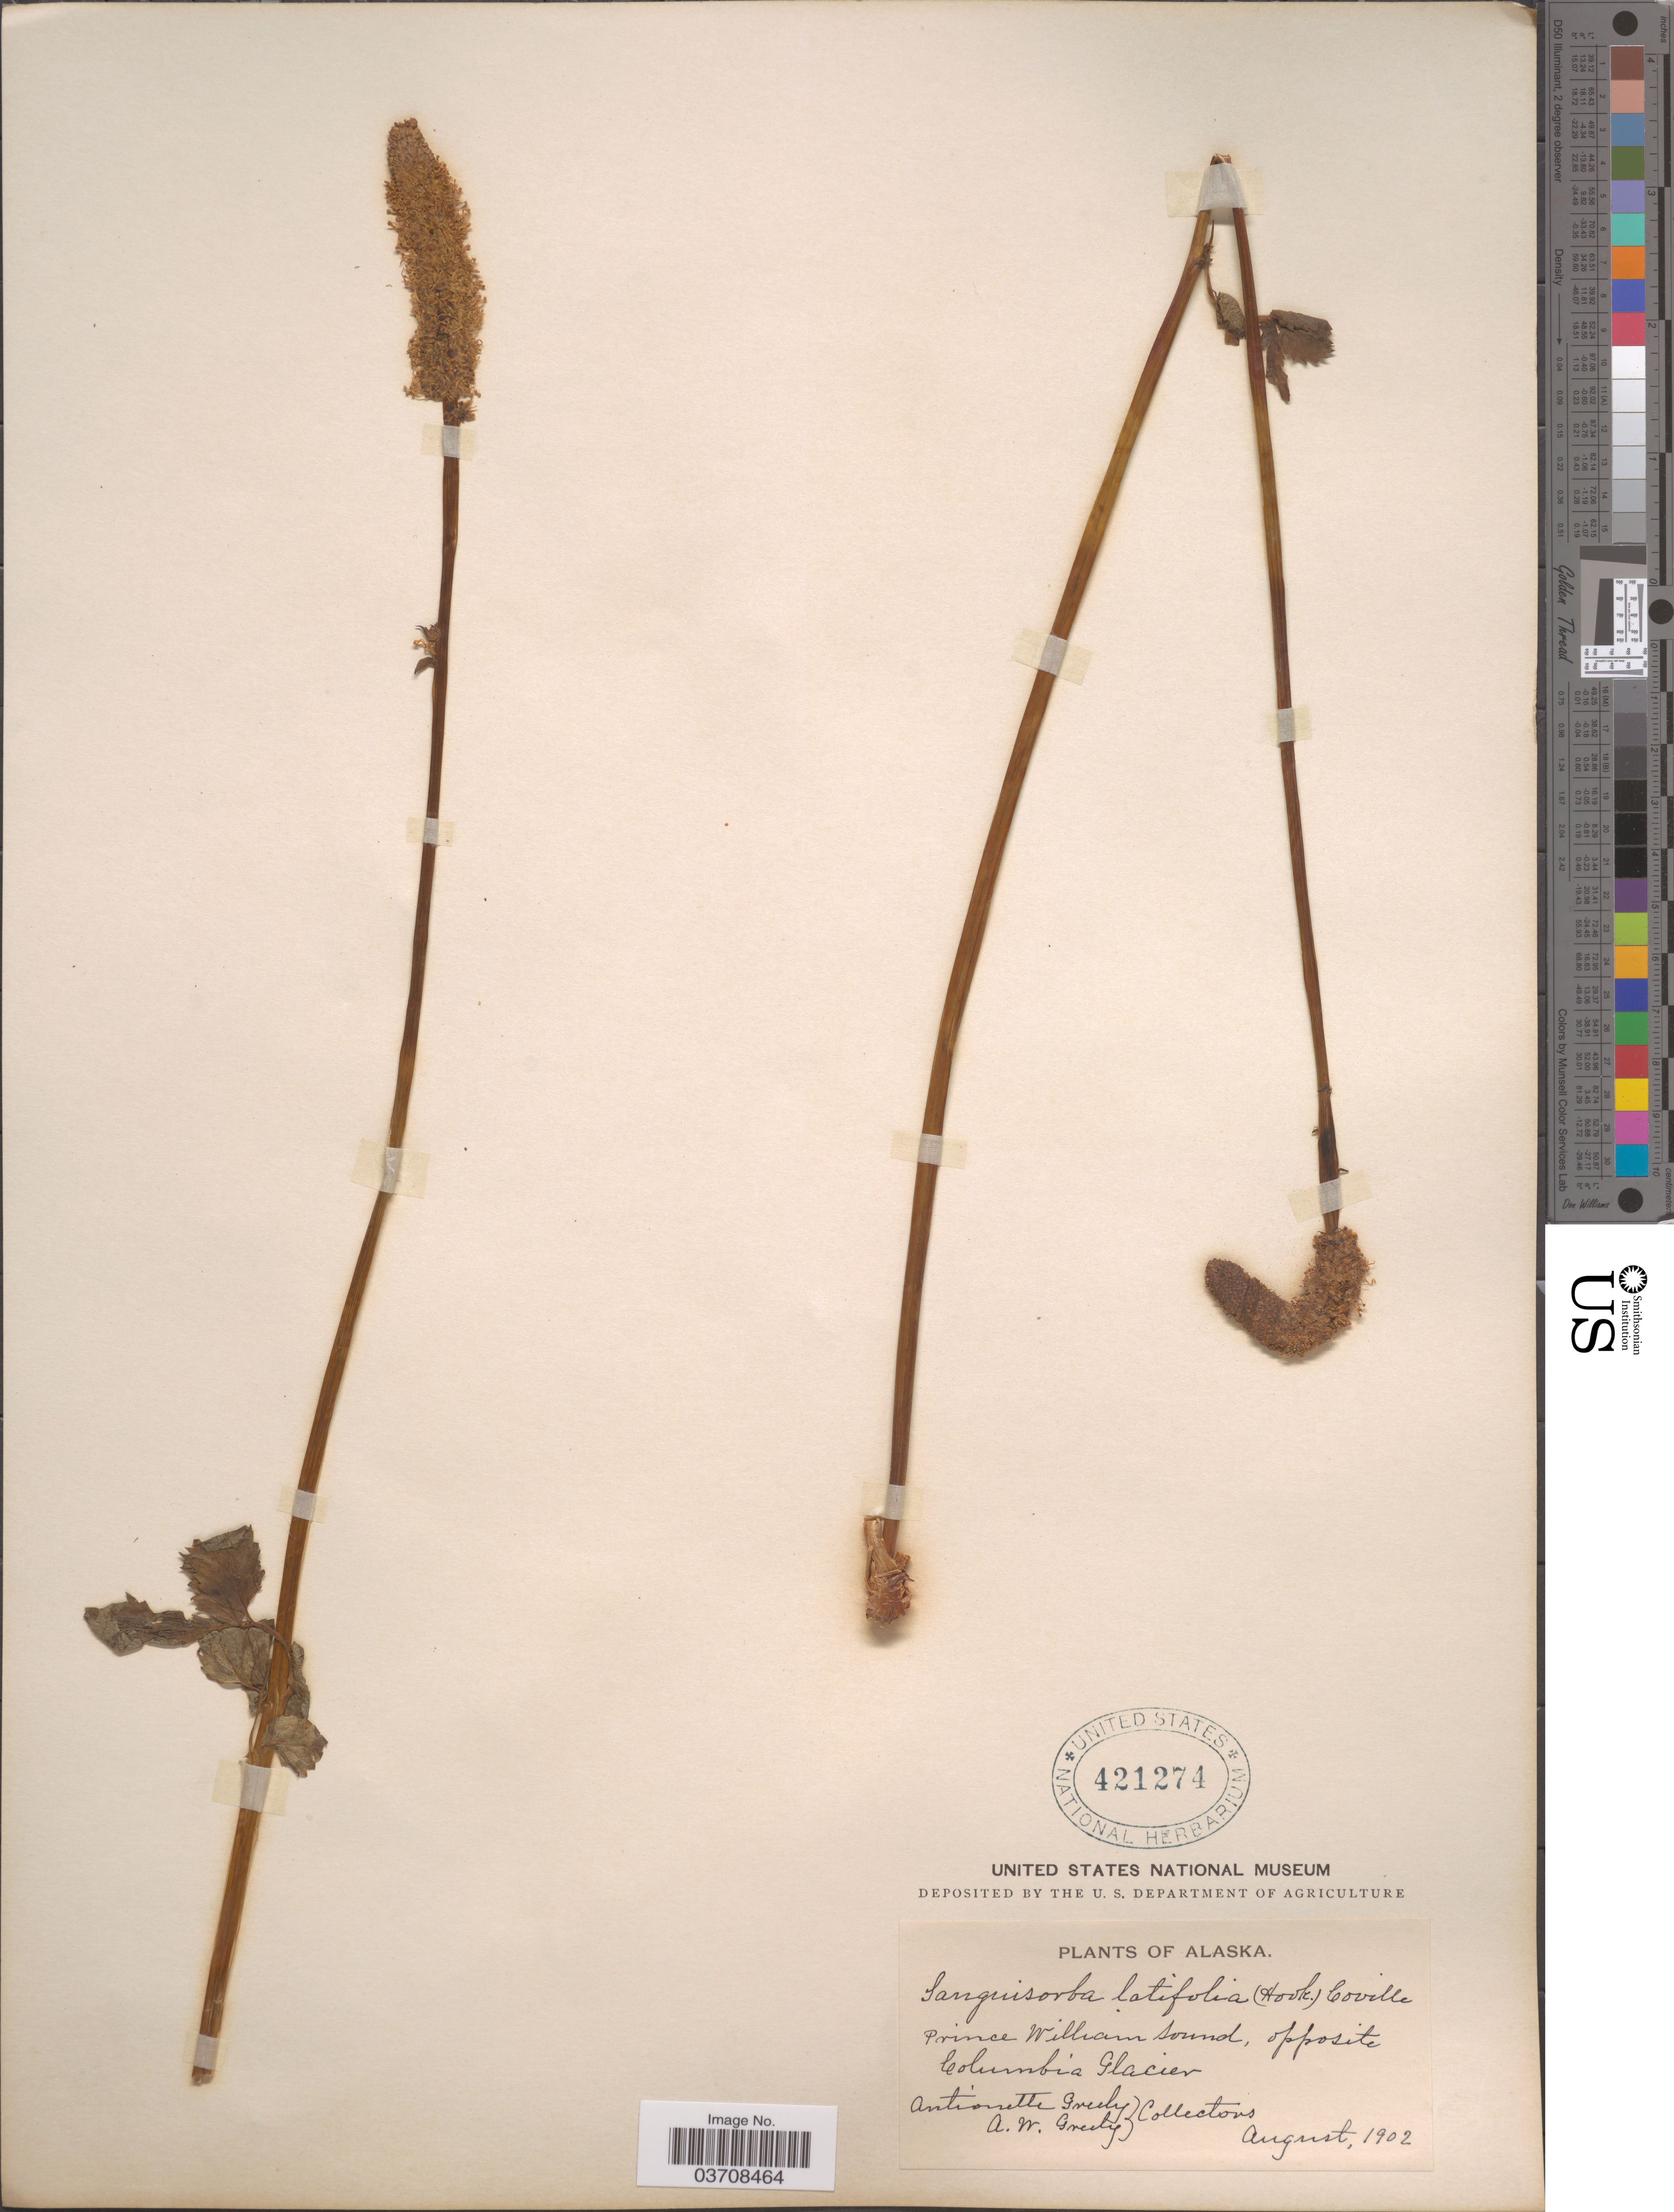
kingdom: Plantae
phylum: Tracheophyta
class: Magnoliopsida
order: Rosales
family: Rosaceae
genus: Sanguisorba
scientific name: Sanguisorba stipulata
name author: Raf.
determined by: Strong, Mark T., (BOT), Smithsonian Institution - National Museum of Natural History (UNITED STATES)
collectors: A. Greely & A. Greely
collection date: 1902-08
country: United States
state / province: Alaska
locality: Prince William Sound, opposite Columbia Glacier.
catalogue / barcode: US 421274